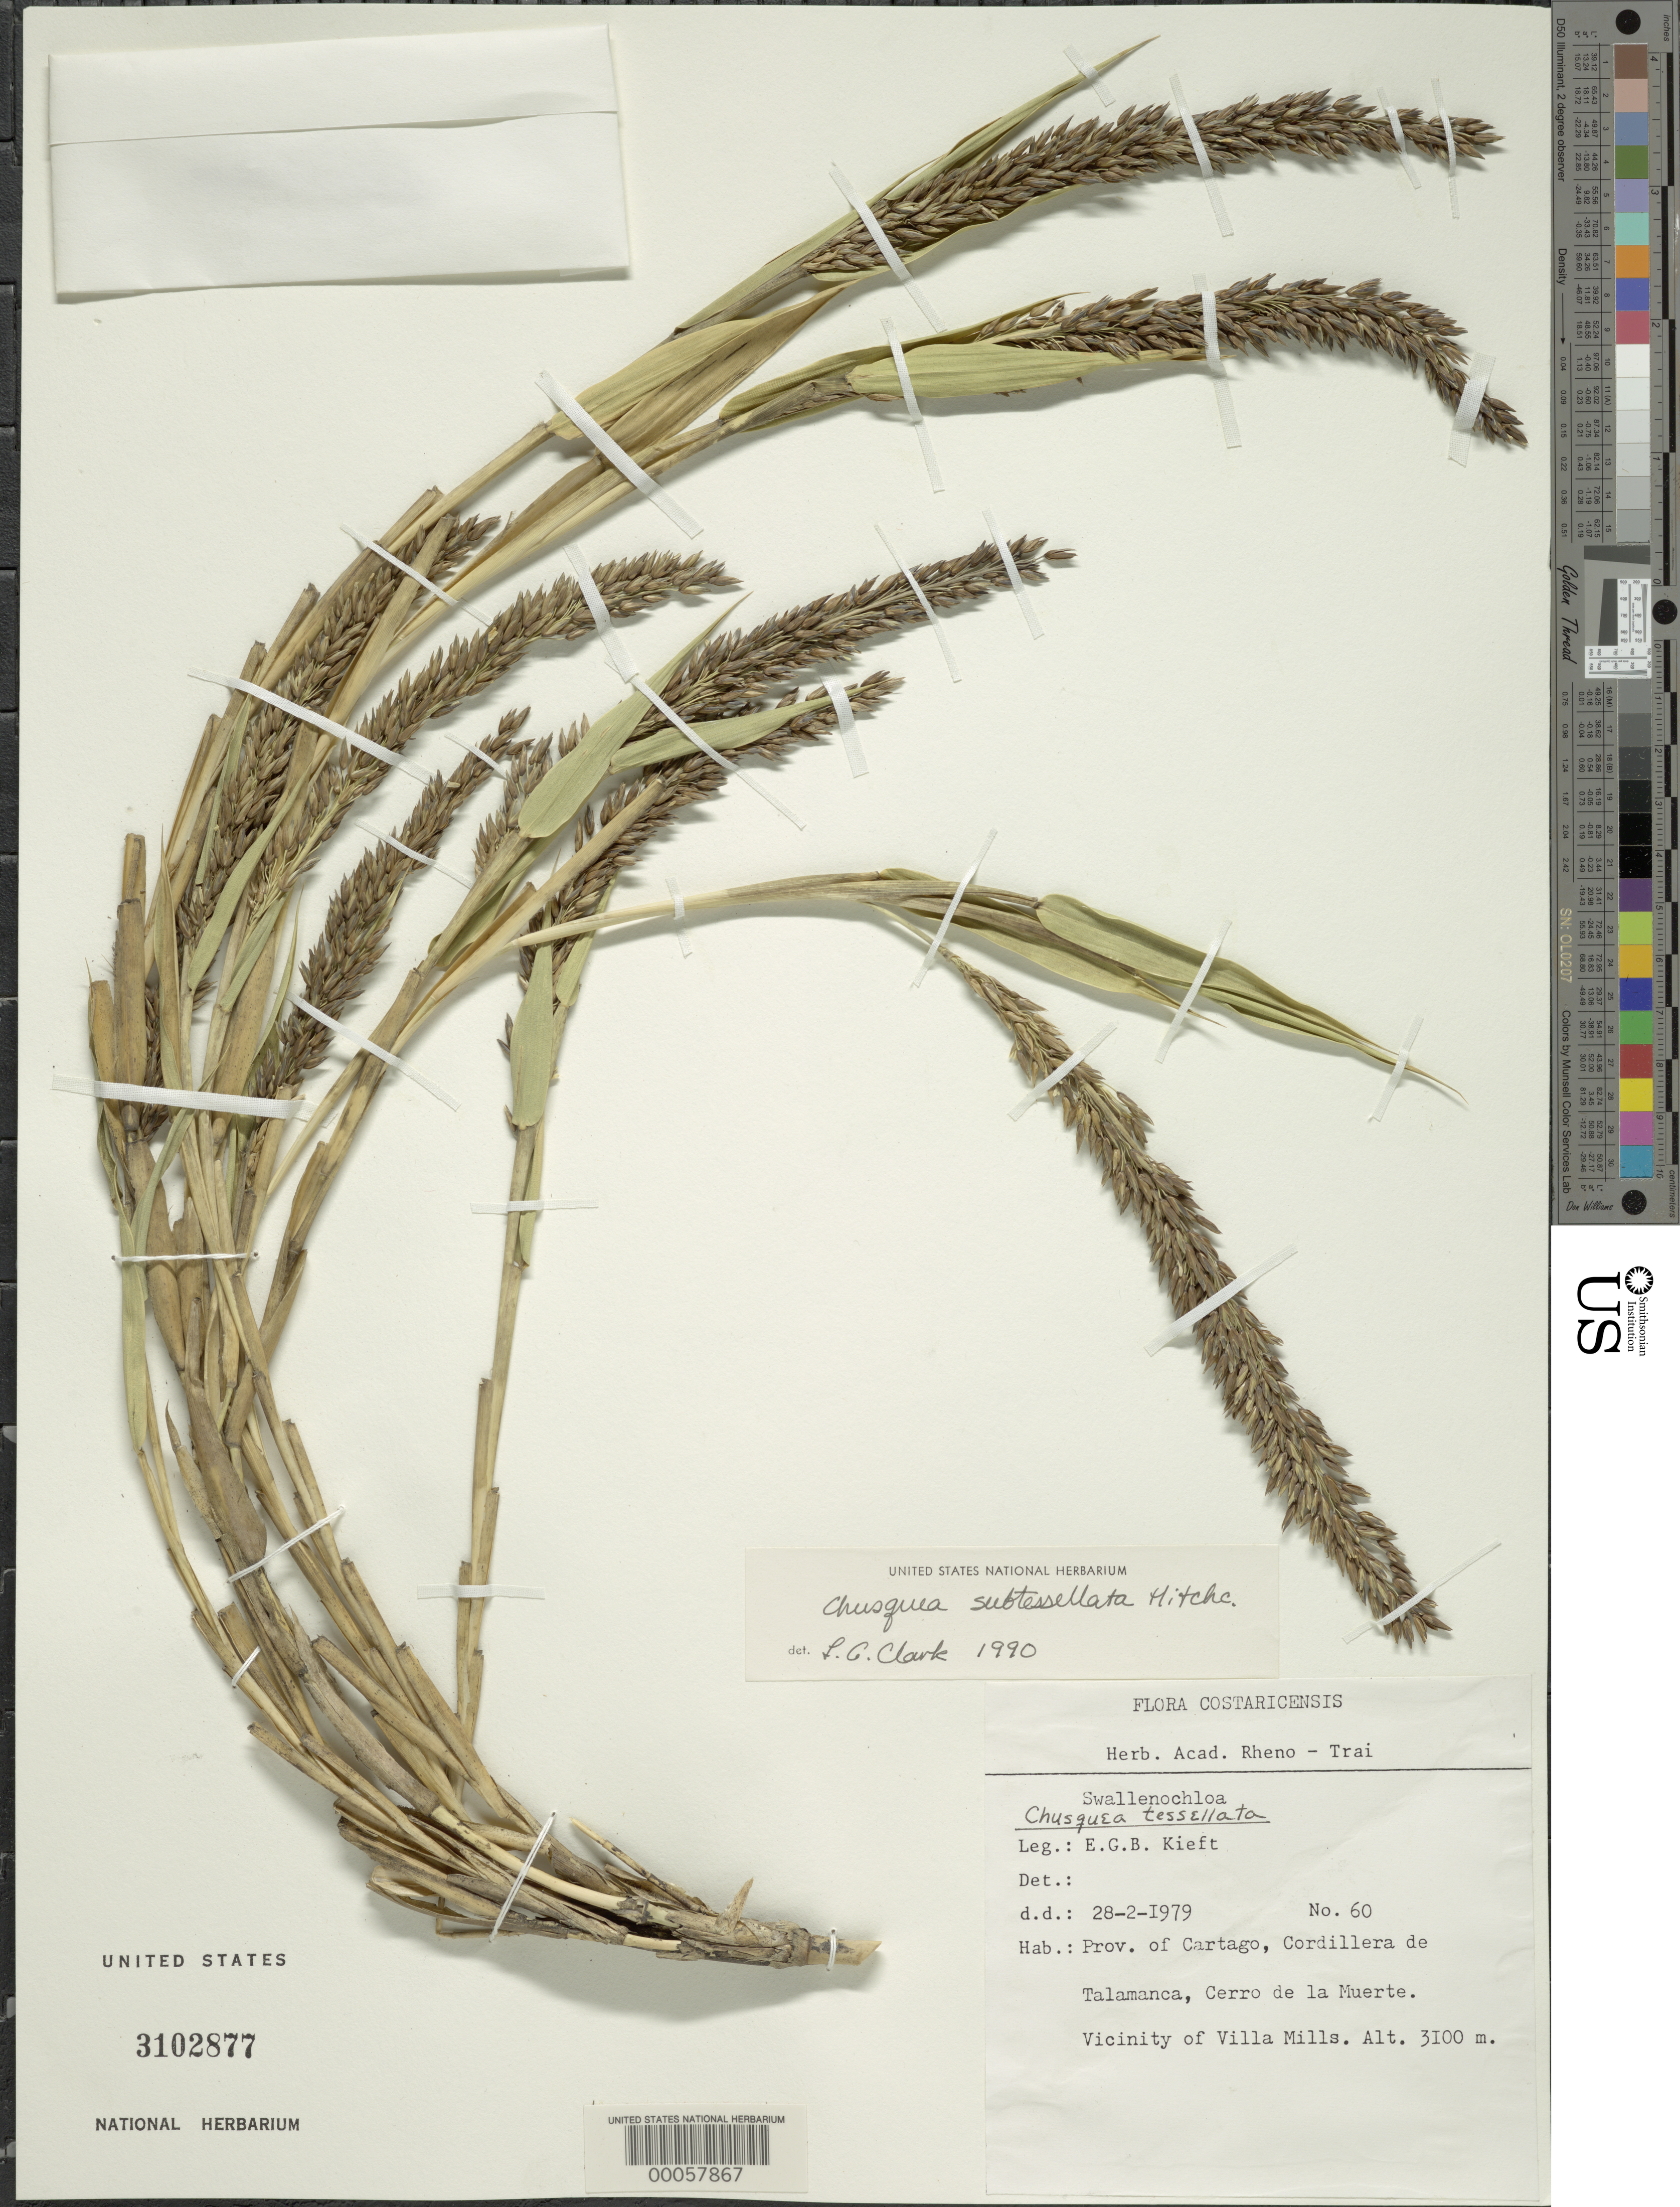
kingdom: Plantae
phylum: Tracheophyta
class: Liliopsida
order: Poales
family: Poaceae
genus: Chusquea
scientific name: Chusquea subtessellata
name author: Hitchc.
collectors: E. Kieft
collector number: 60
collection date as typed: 28 Feb 1979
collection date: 1979-02-28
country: Costa Rica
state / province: Cartago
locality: Cordillera de Talamanca, Cerro de La Muerte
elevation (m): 3100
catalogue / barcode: US 3102877